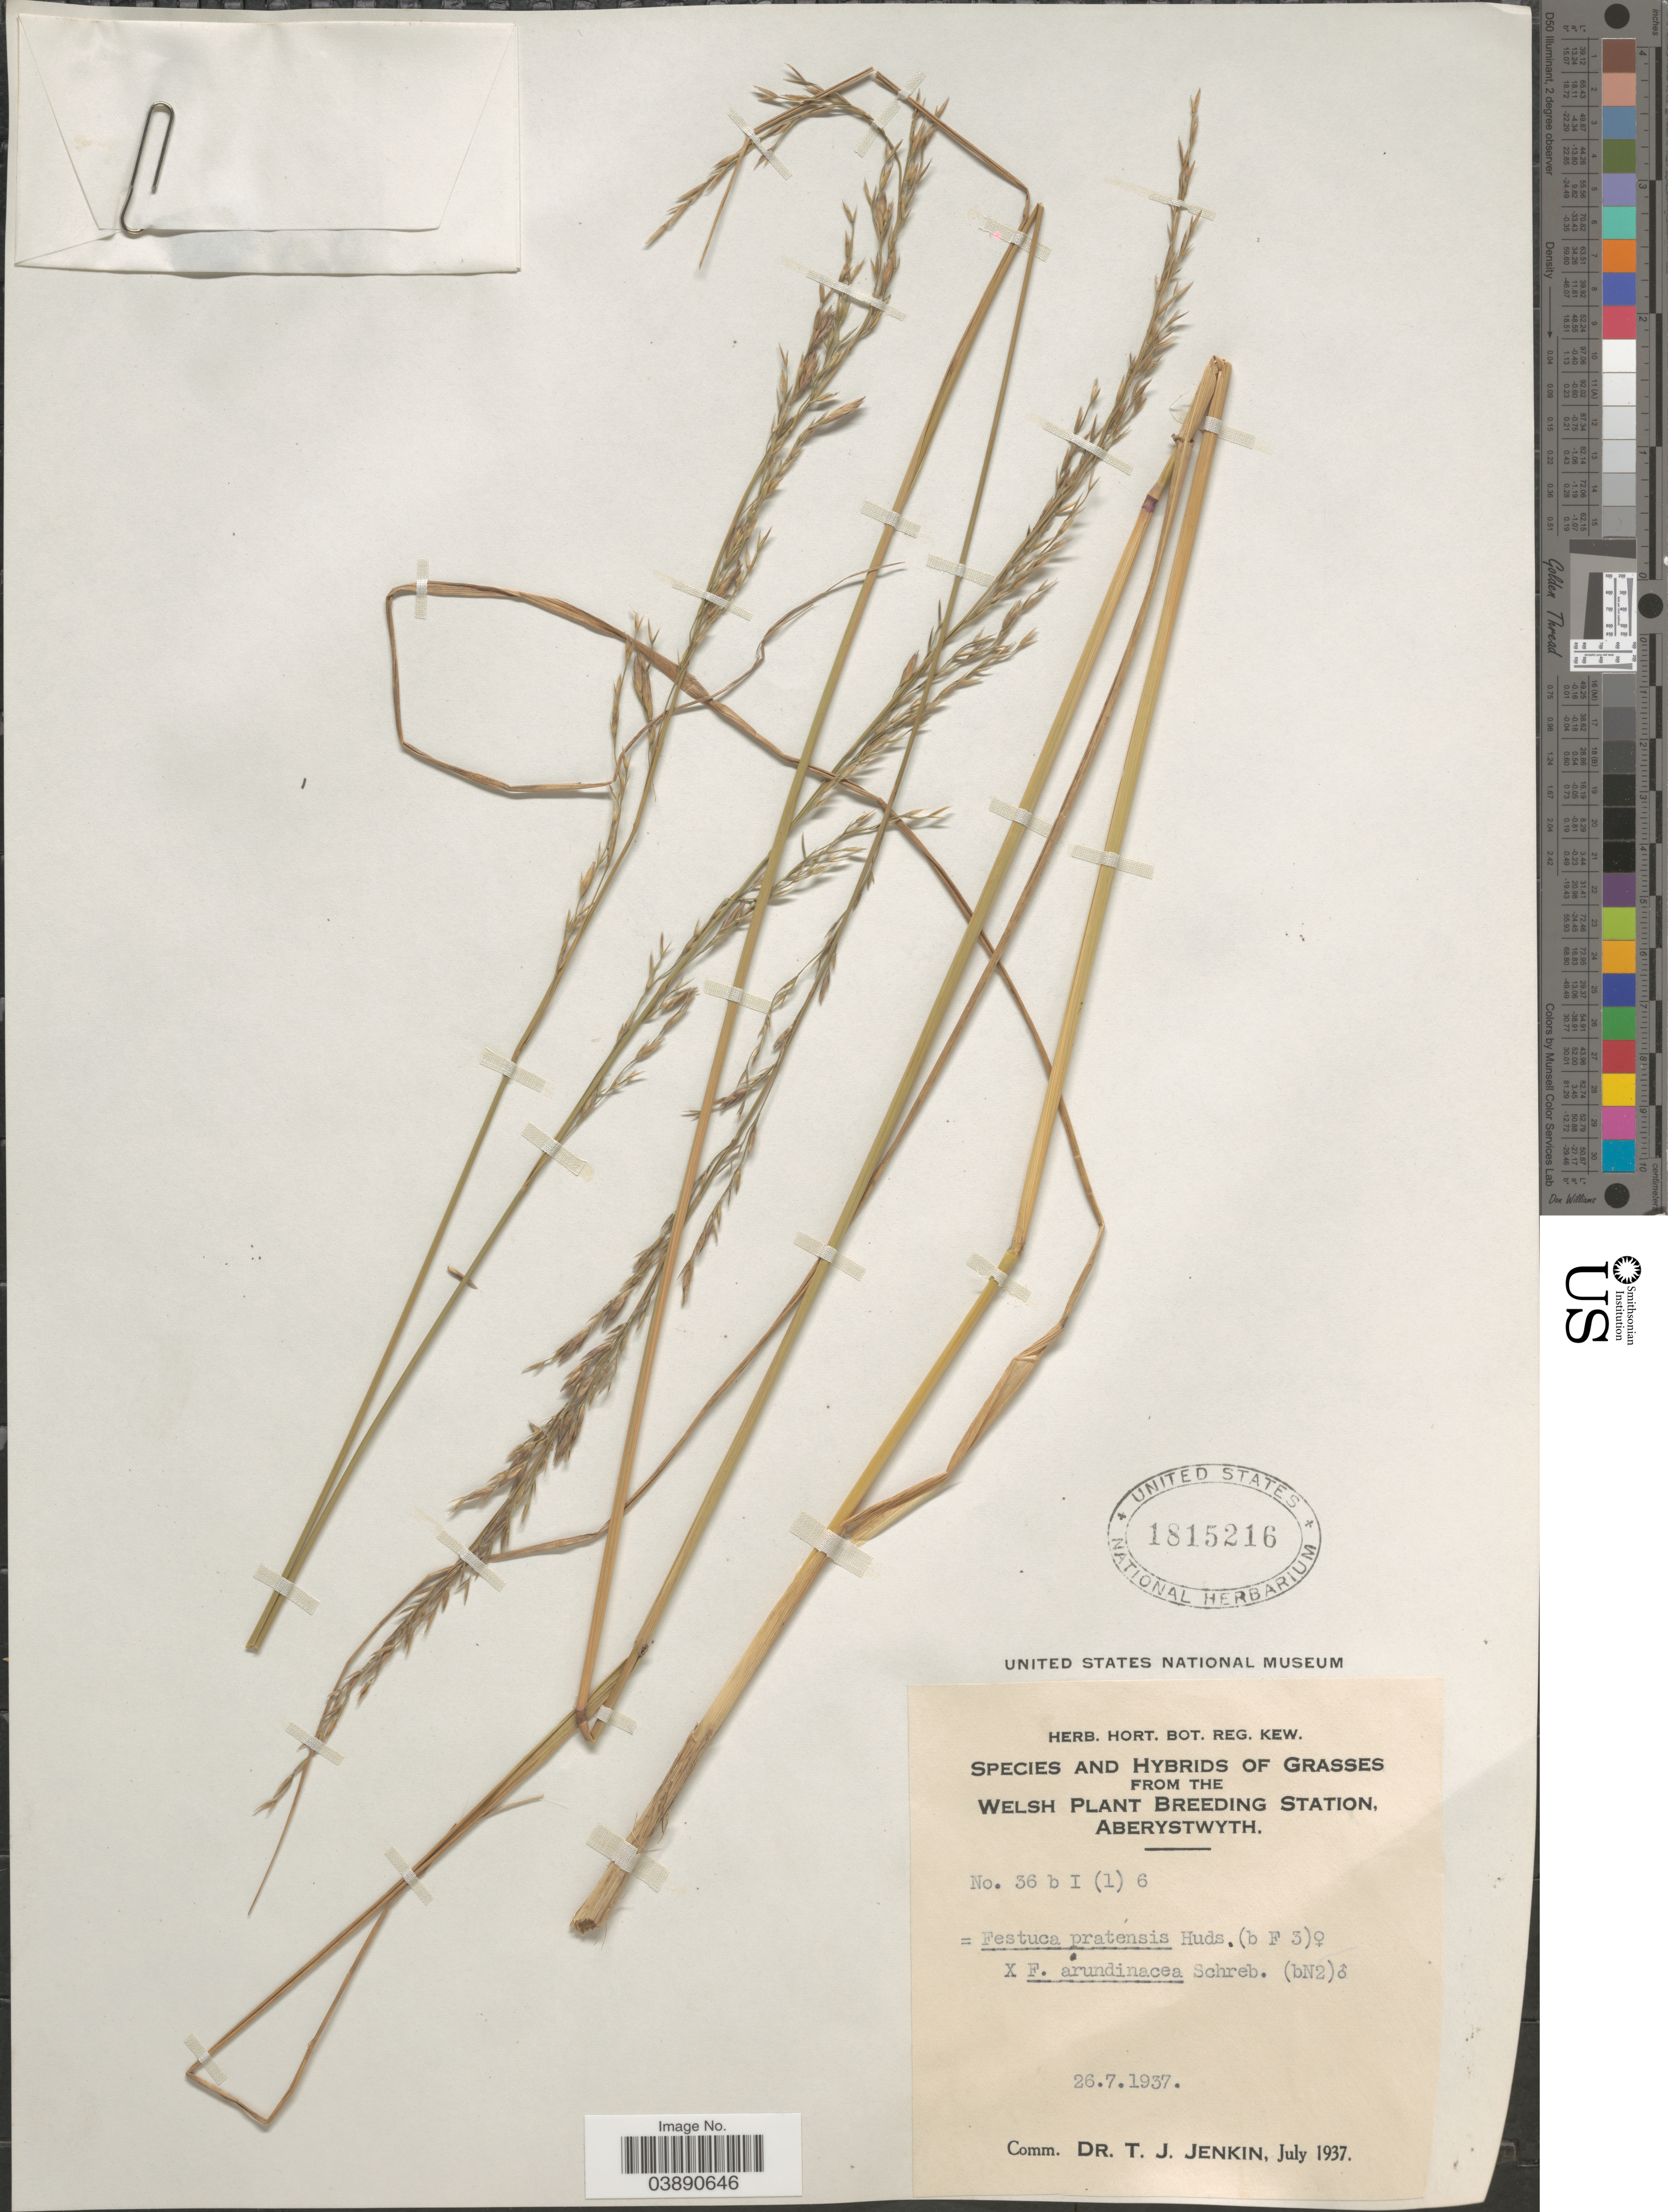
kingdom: Plantae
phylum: Tracheophyta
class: Liliopsida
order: Poales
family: Poaceae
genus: Festuca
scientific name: Festuca sp.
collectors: Ex herb. Hort. Bot. Reg. Kew.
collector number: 36 b I (1) 6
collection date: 1937-07-26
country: United Kingdom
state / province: Wales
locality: Welsh Plant Breeding Station, Aberystwyth.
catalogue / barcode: US 1815216